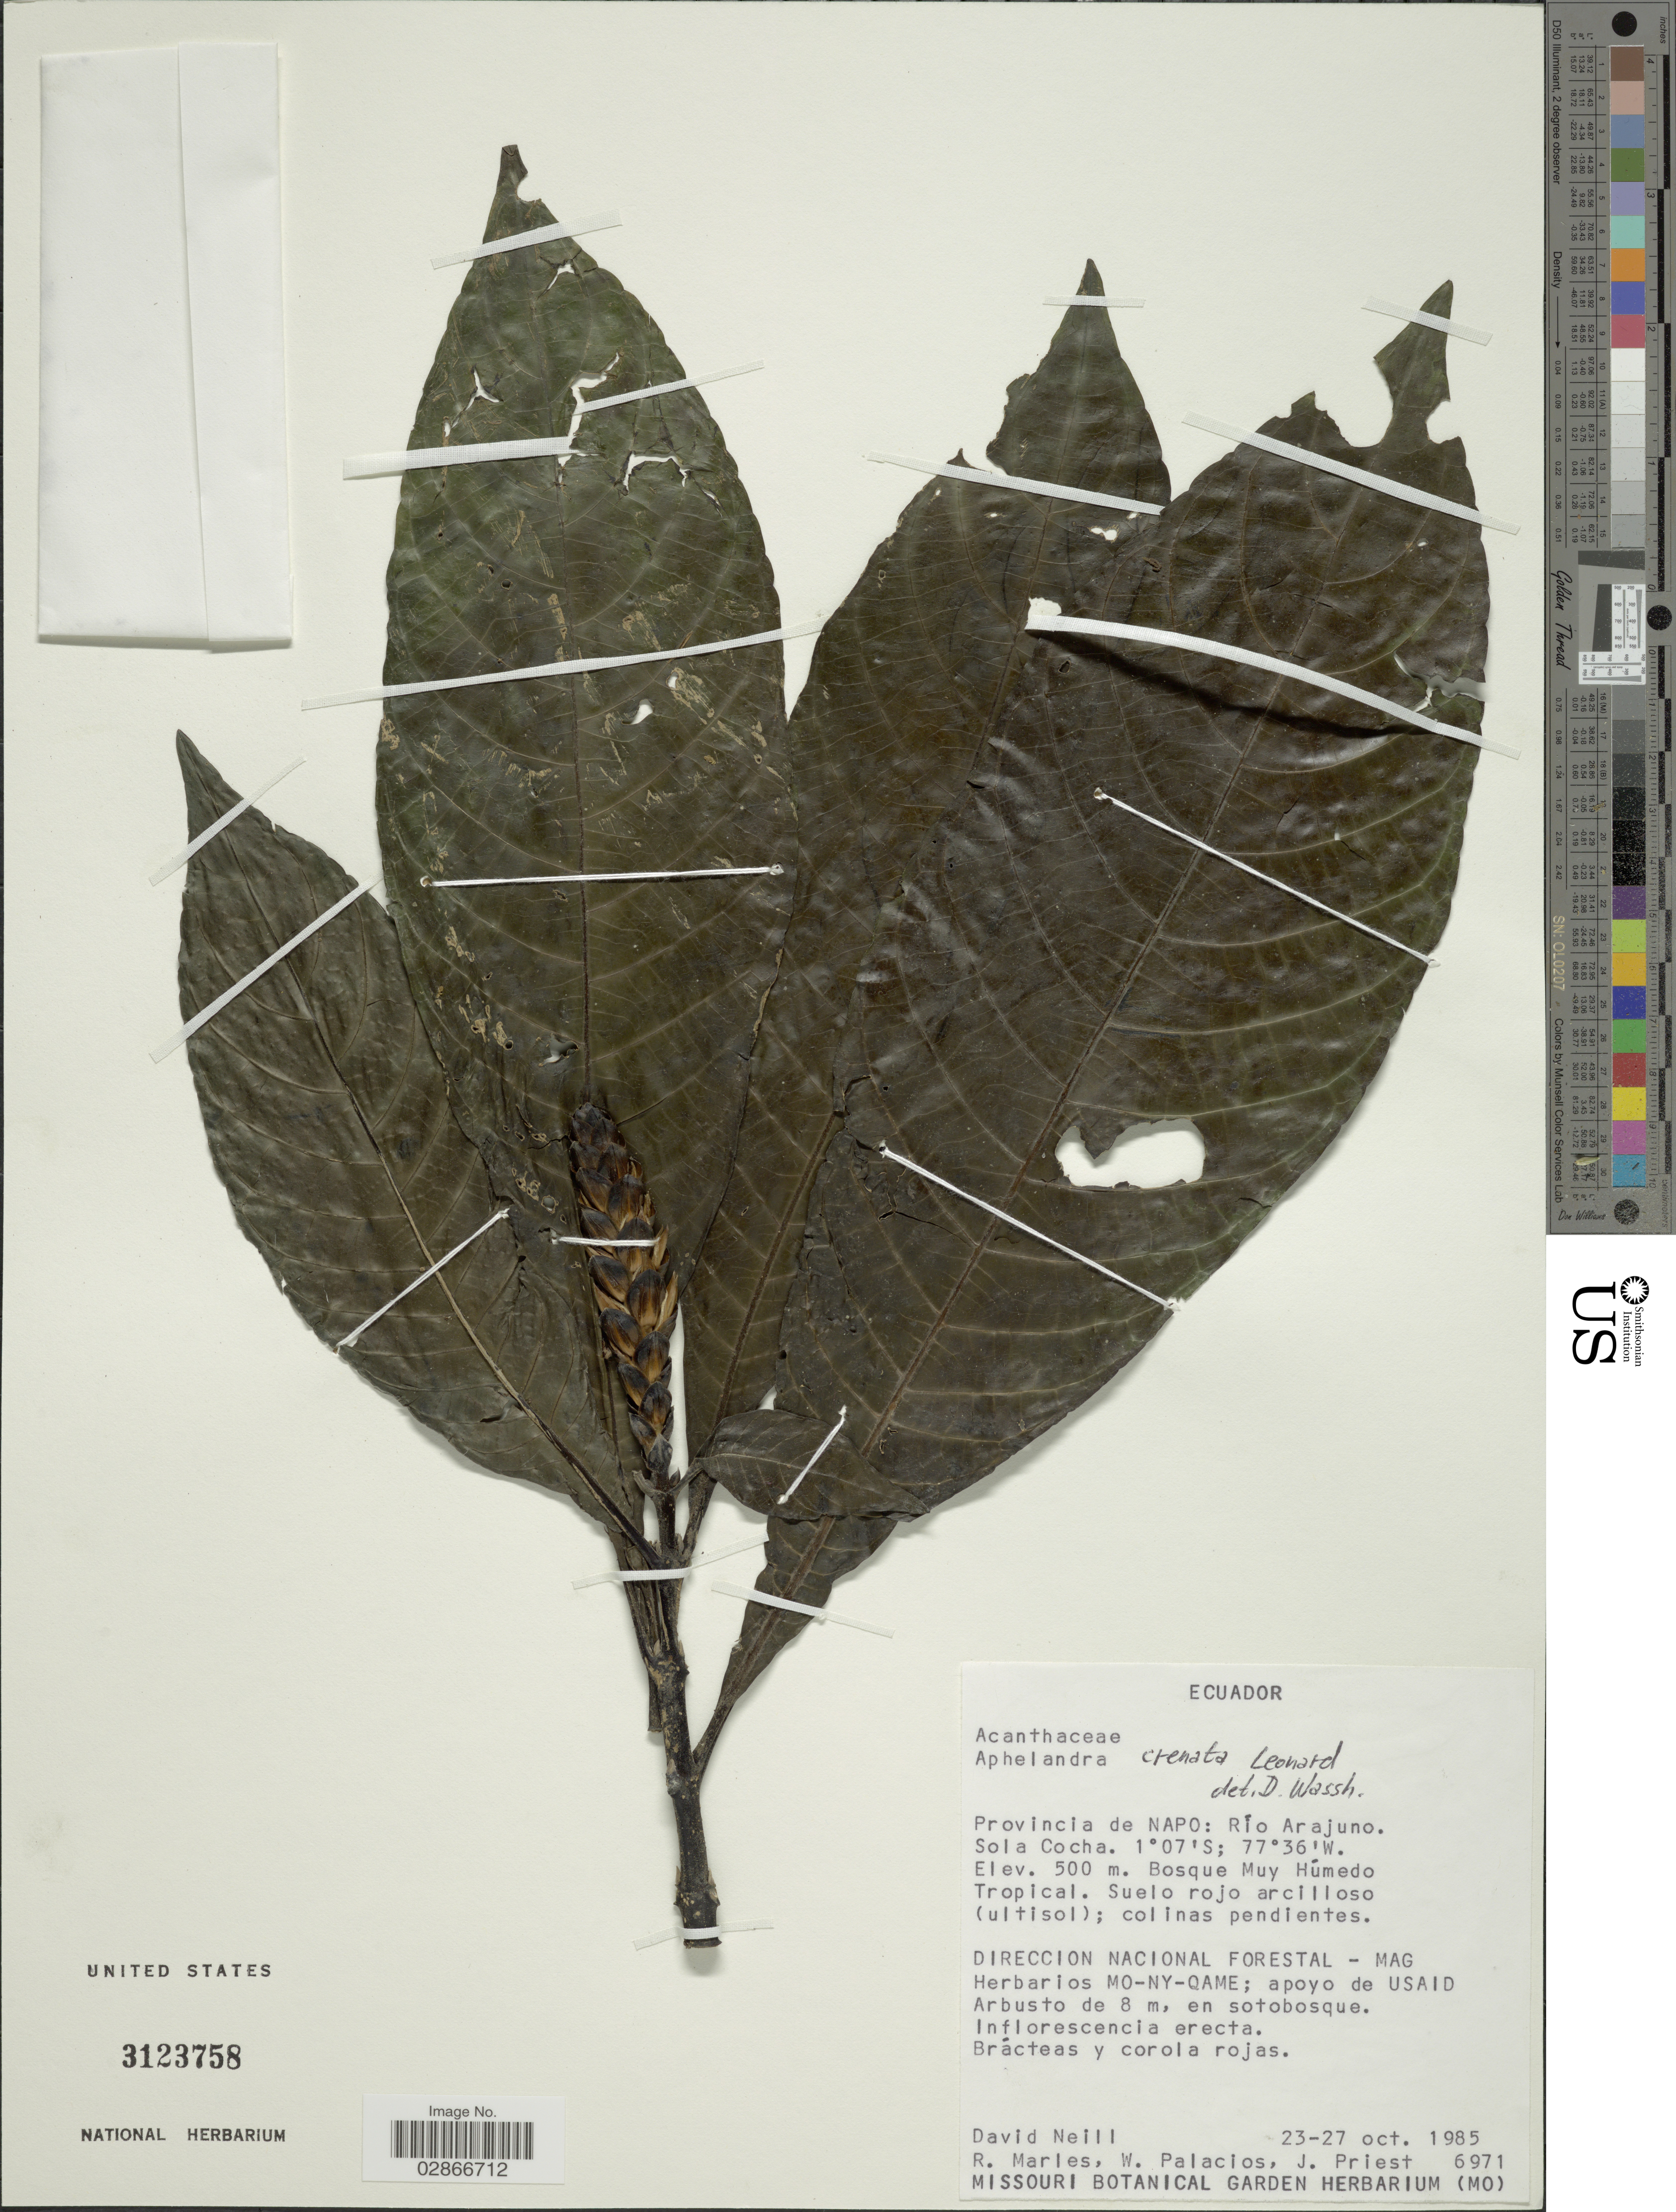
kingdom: Plantae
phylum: Tracheophyta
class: Magnoliopsida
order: Lamiales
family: Acanthaceae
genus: Aphelandra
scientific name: Aphelandra crenata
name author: Leonard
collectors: D. Neill, R. Marles, W. Palacios & J. Priest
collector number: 6971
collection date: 1985-10-23/1985-10-27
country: Ecuador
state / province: Napo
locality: Río Arajuno. Sola Cocha.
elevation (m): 500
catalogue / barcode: US 3123758